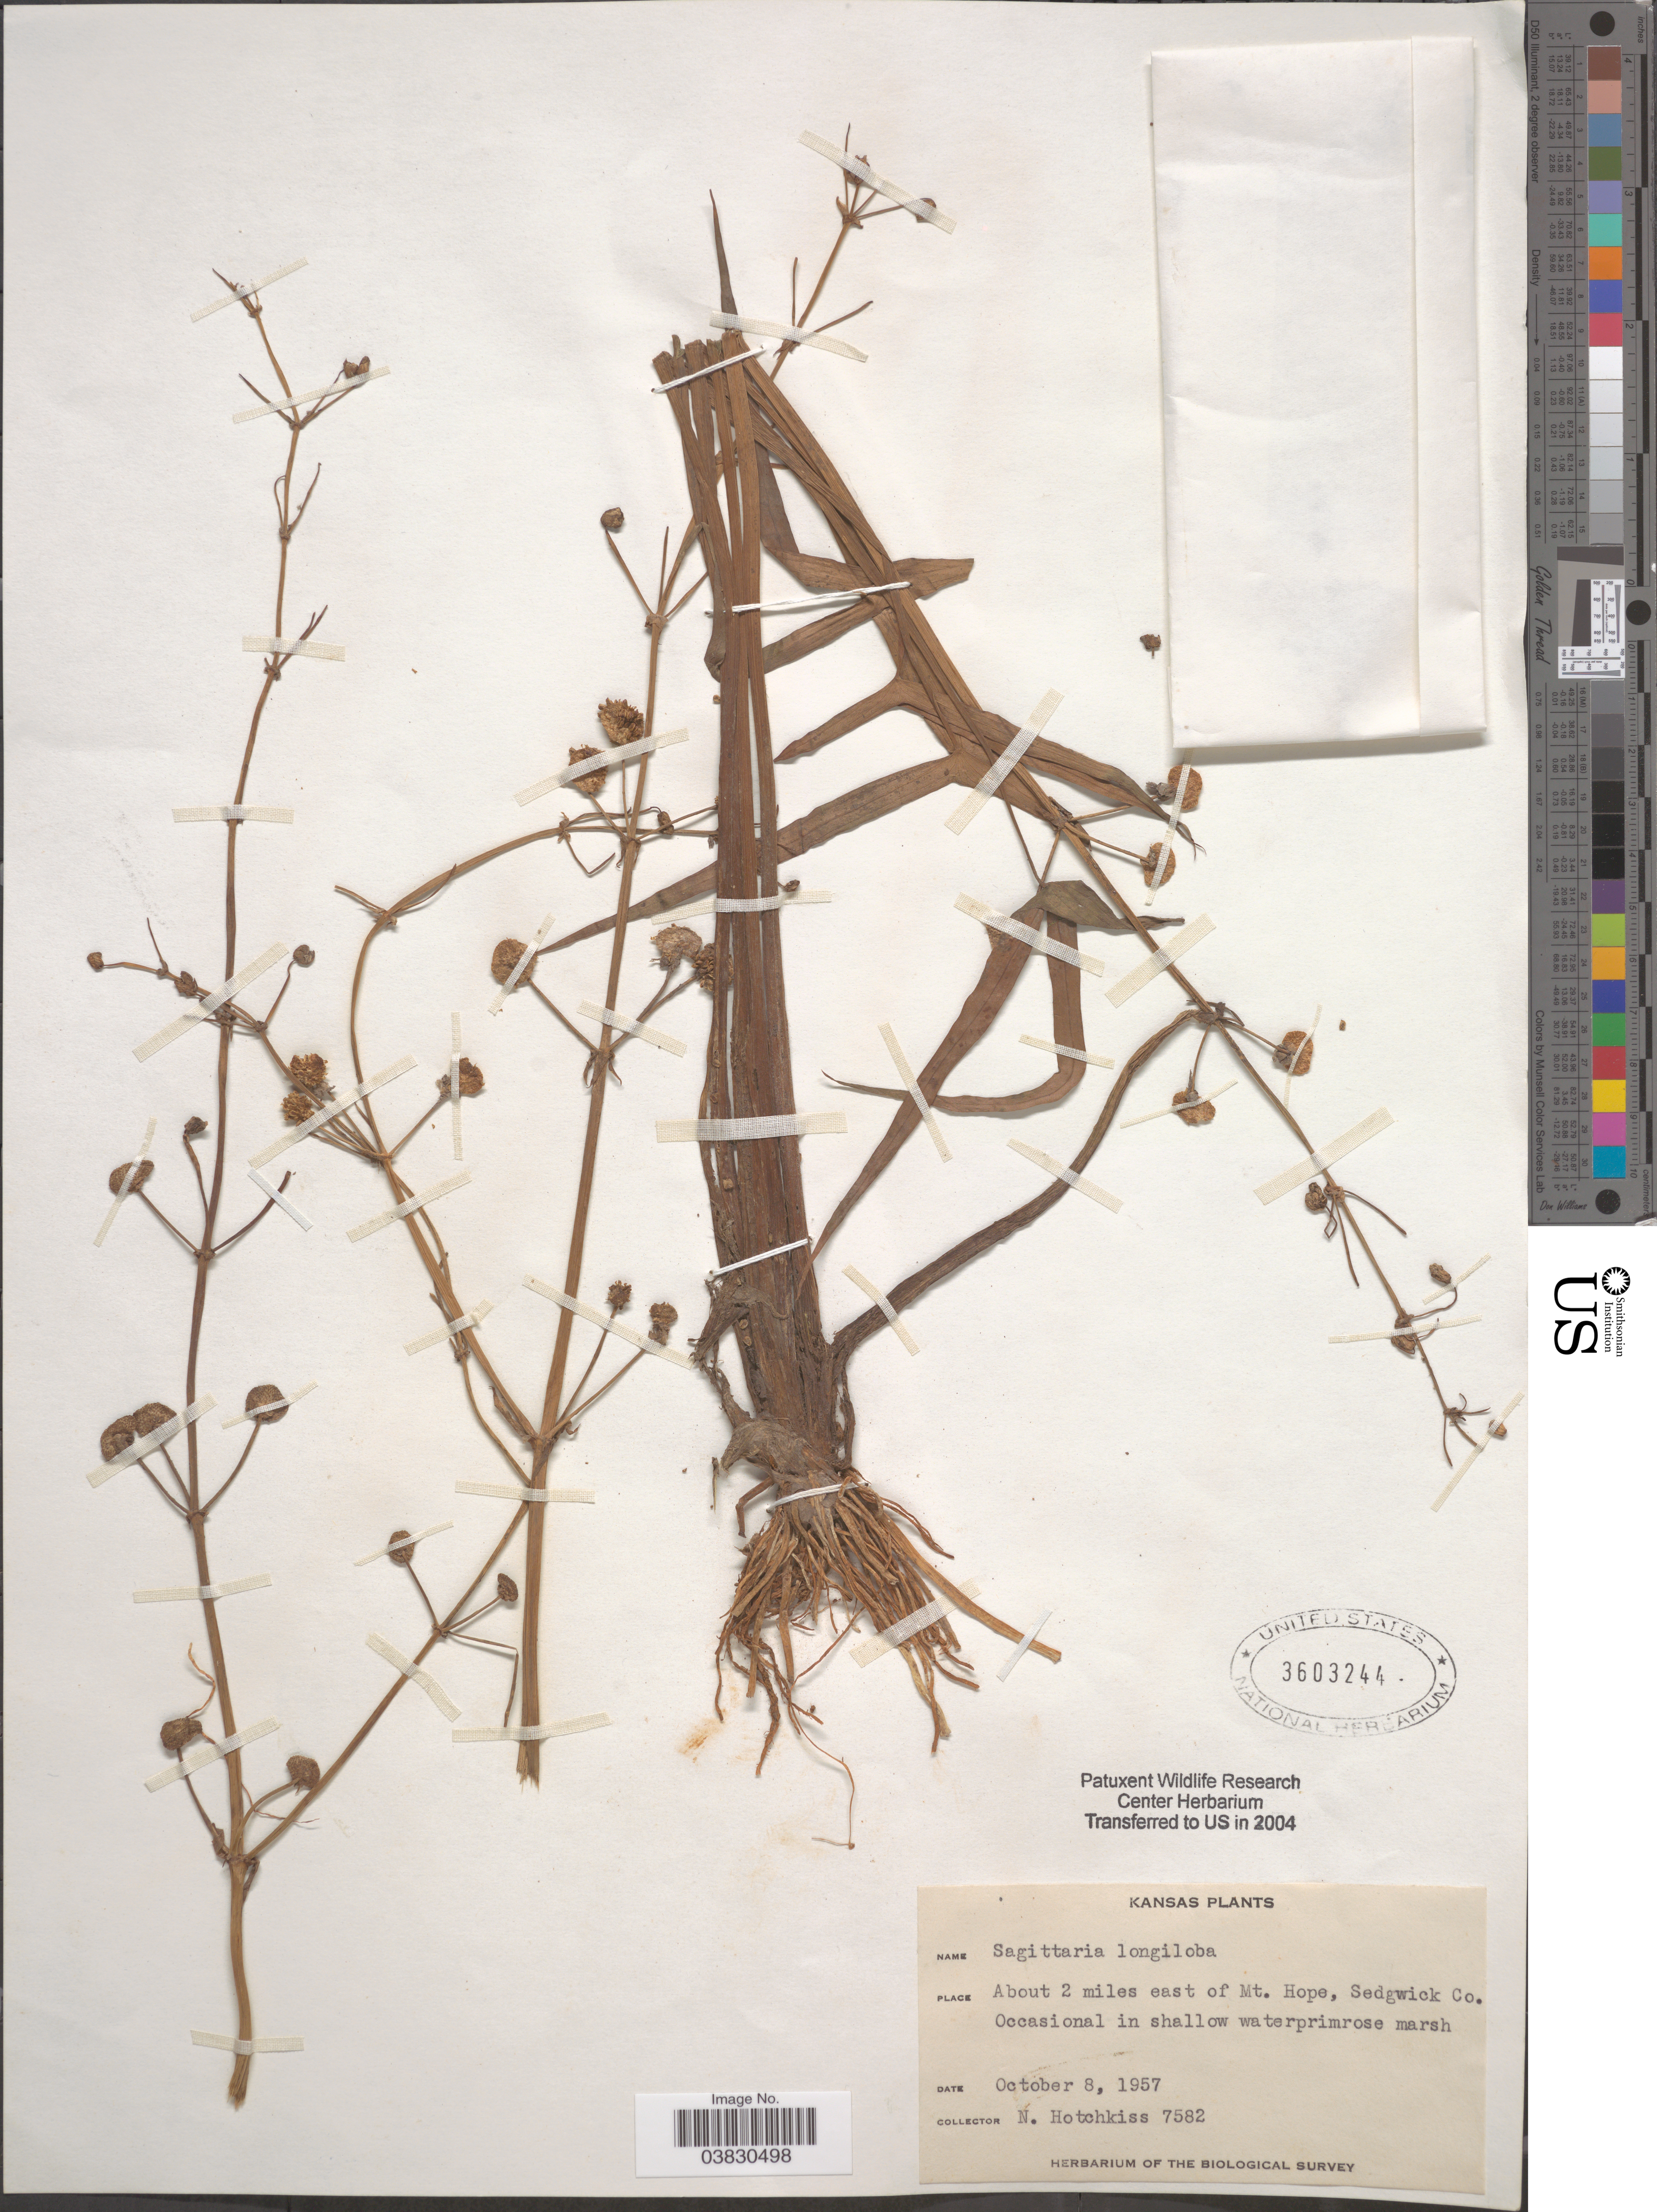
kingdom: Plantae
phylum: Tracheophyta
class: Liliopsida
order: Alismatales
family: Alismataceae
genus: Sagittaria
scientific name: Sagittaria longiloba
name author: Engelm. ex J.G. Sm.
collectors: N. Hotchkiss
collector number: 7582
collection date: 1957-10-08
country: United States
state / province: Kansas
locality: About 2 miles east of Mt. Hope, Sedgwick Co.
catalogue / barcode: US 3603244